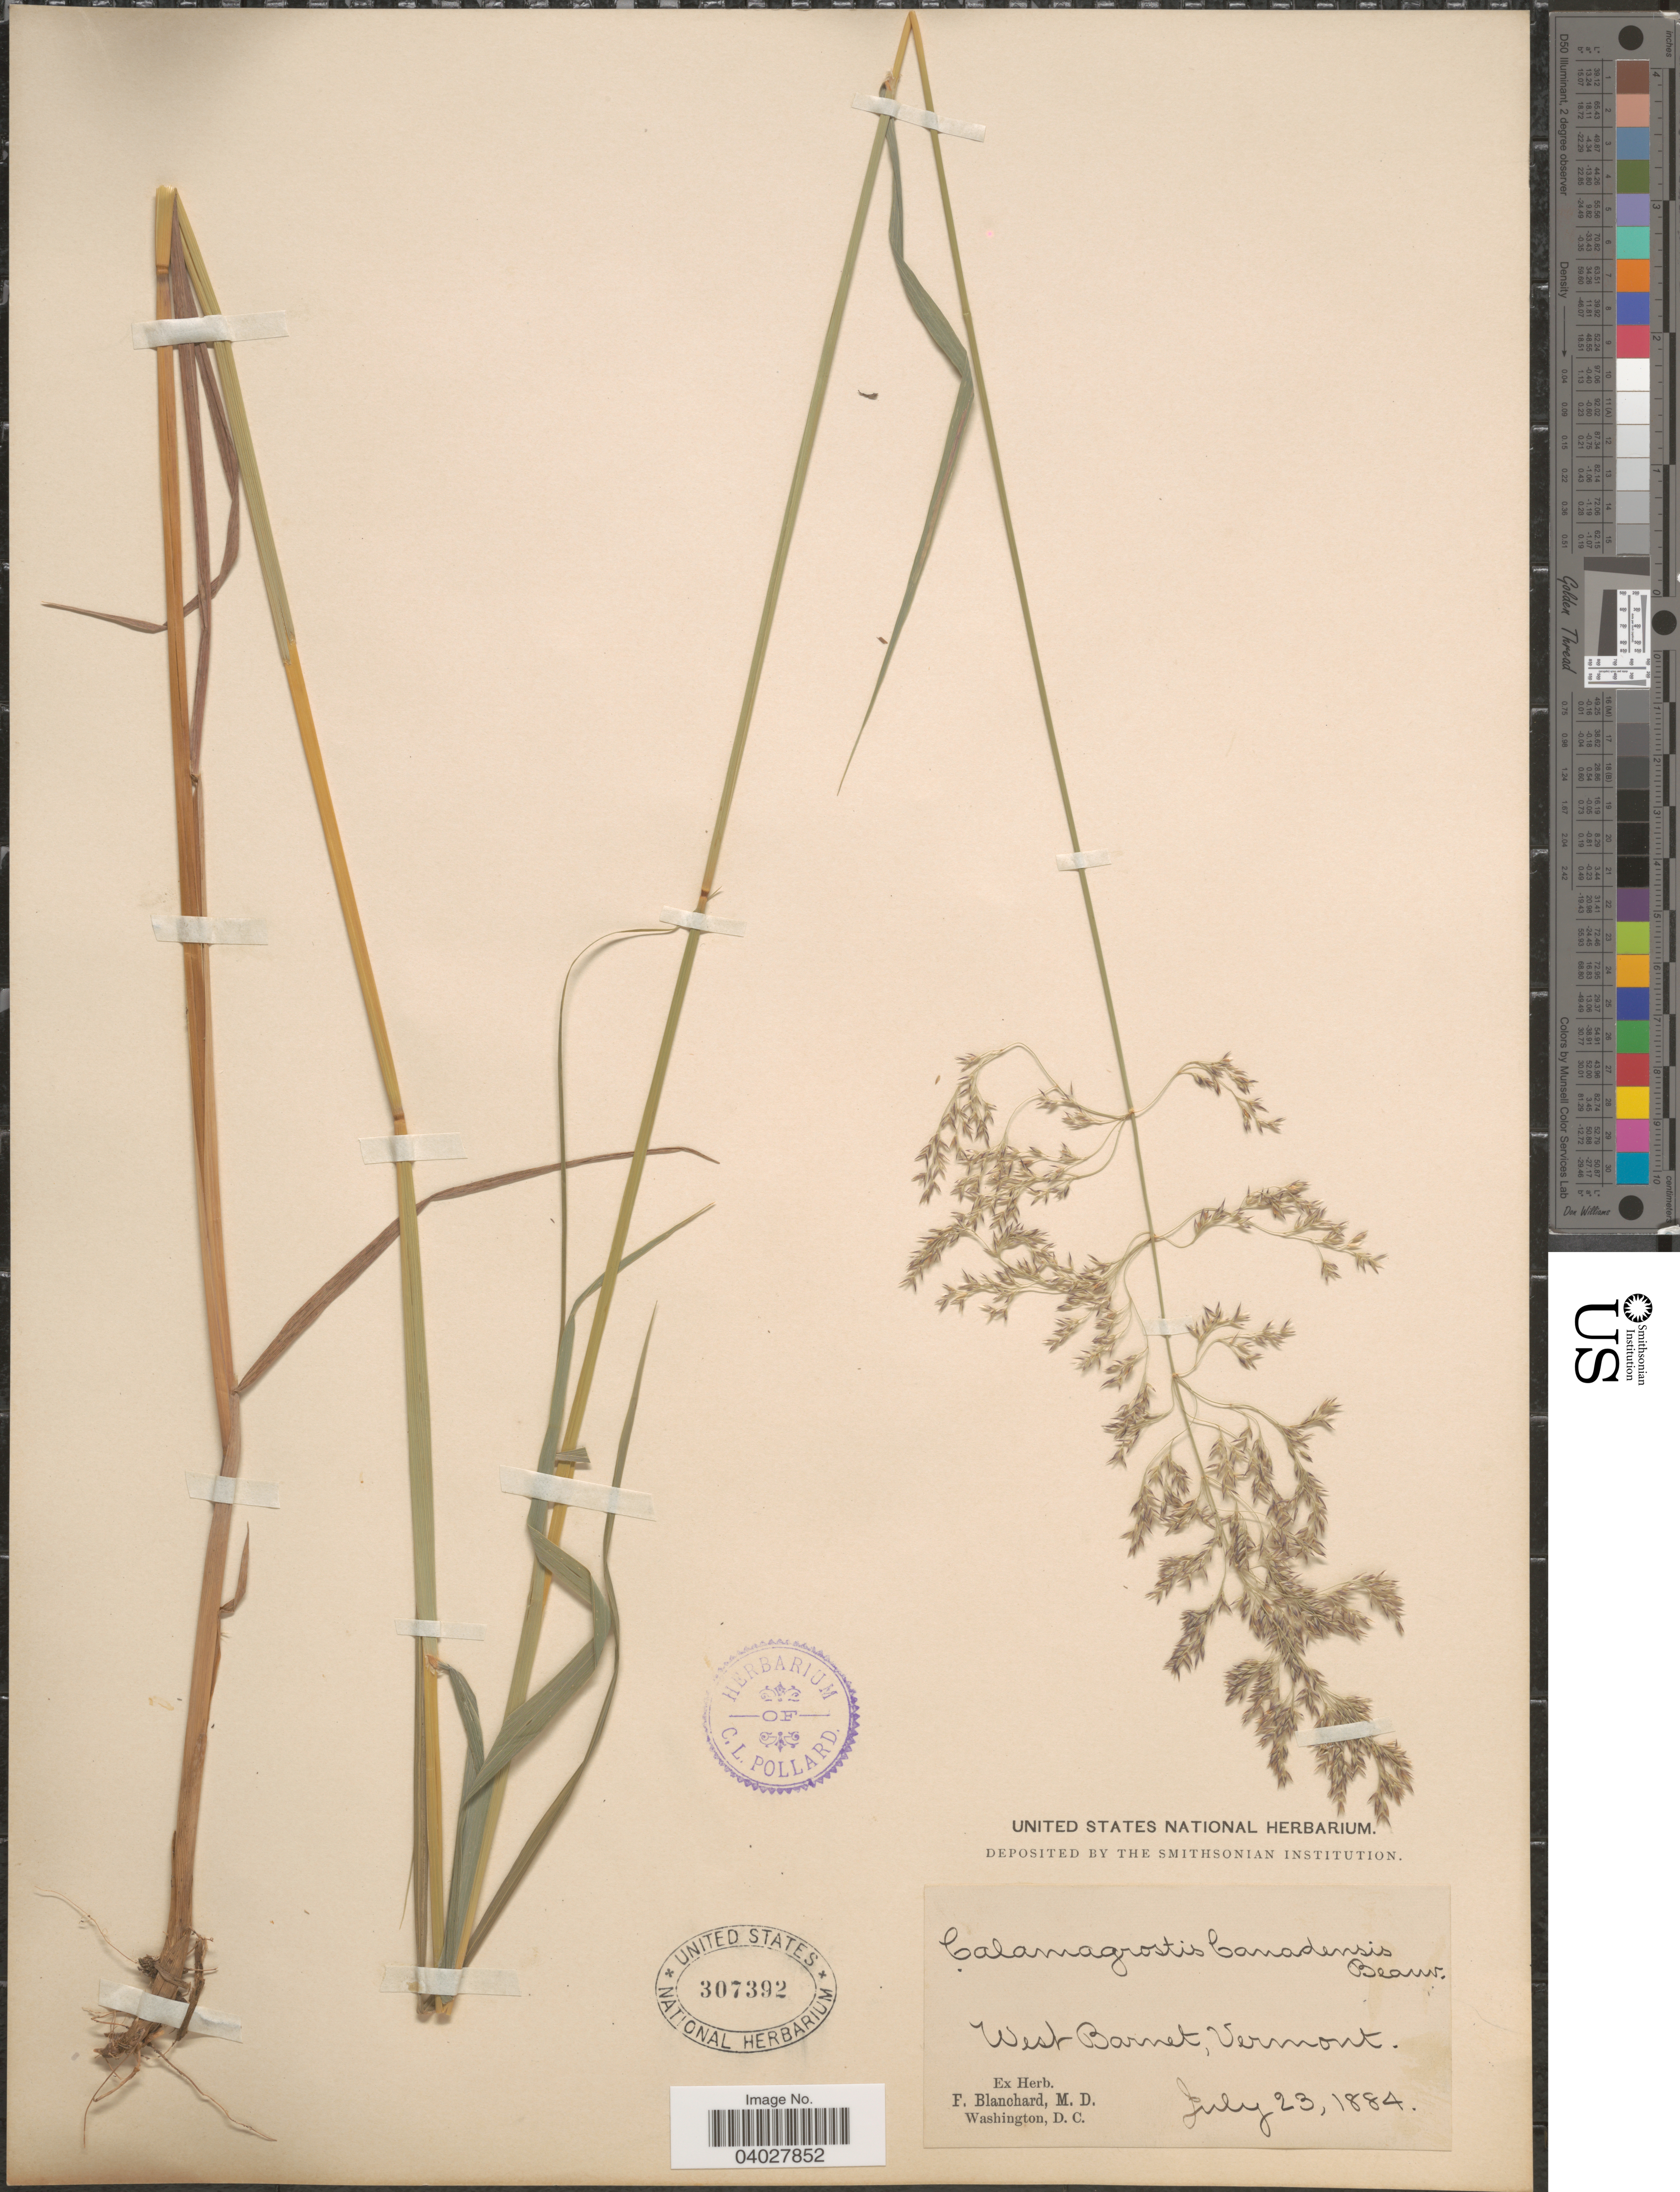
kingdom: Plantae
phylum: Tracheophyta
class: Liliopsida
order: Poales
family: Poaceae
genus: Calamagrostis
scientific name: Calamagrostis canadensis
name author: (Michx.) P. Beauv.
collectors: ex herb. F. Blanchard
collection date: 1884-07-23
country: United States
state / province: Vermont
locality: West Barnet.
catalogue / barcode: US 307392